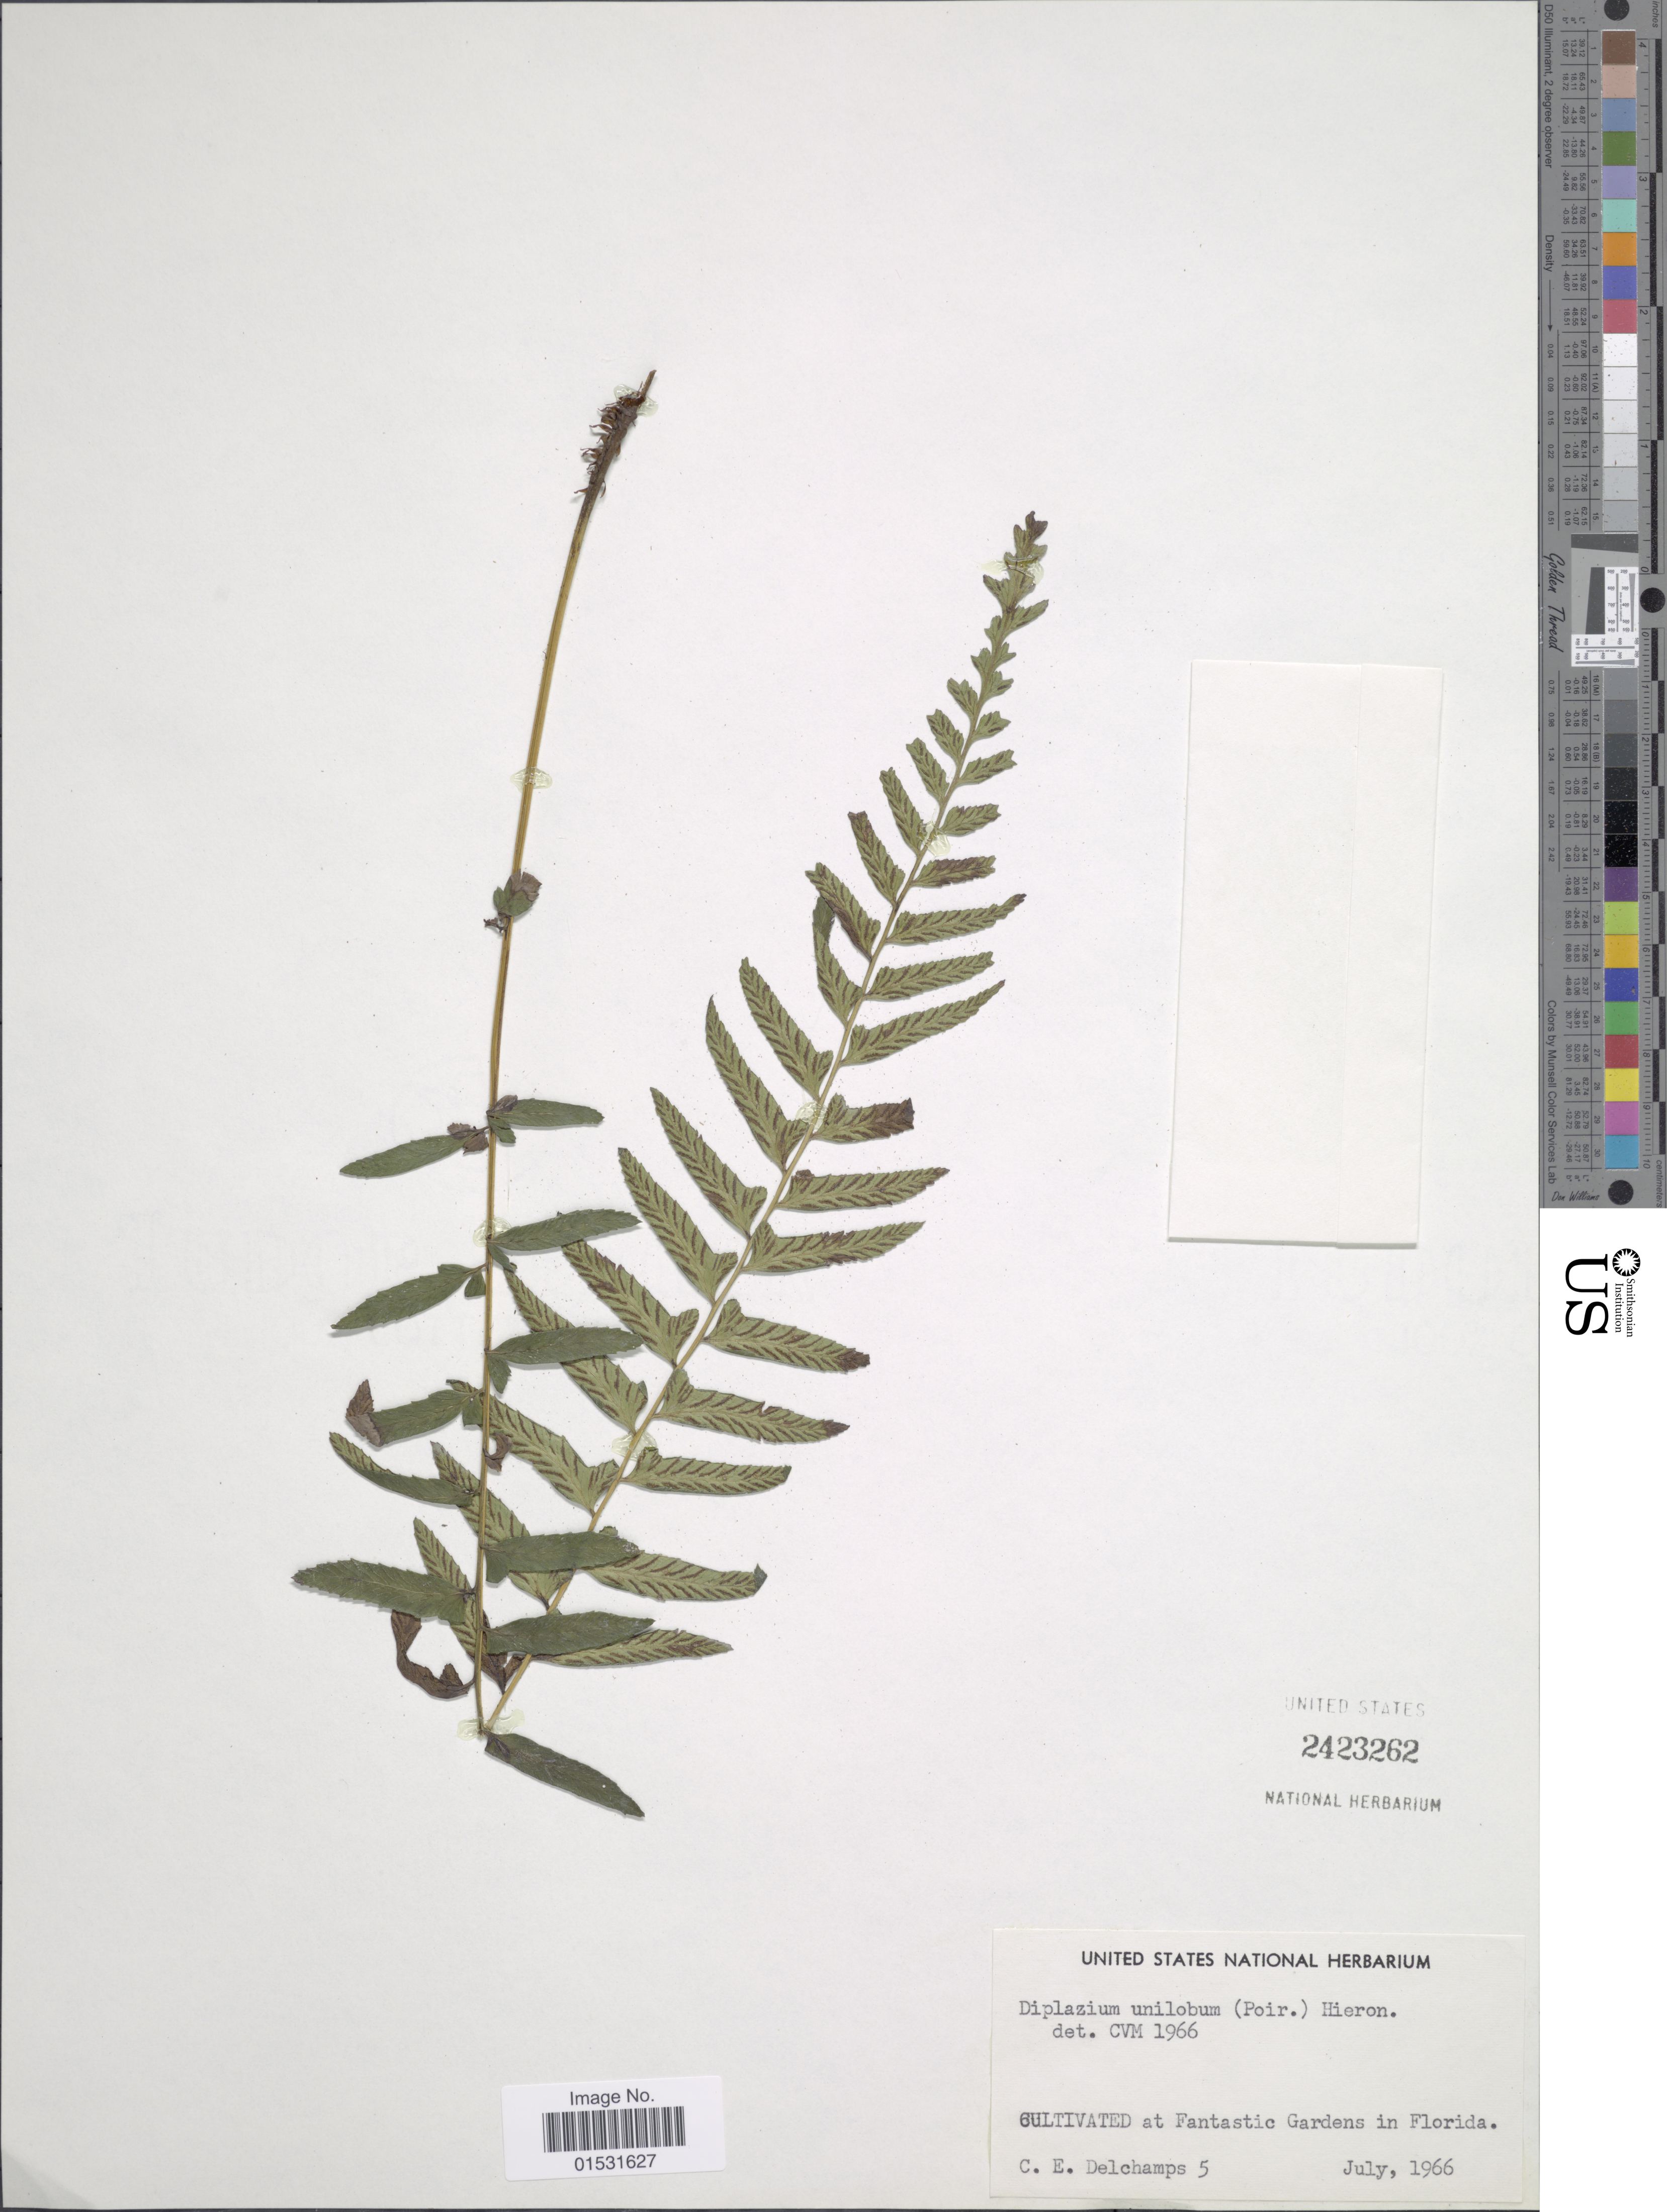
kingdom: Plantae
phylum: Tracheophyta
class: Polypodiopsida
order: Polypodiales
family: Athyriaceae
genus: Diplazium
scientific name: Diplazium unilobum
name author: (Poir.) Hieron.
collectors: C. Delchamps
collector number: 5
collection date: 1966-07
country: United States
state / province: Florida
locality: Fantastic Gardens in Florida.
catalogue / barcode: US 2423262